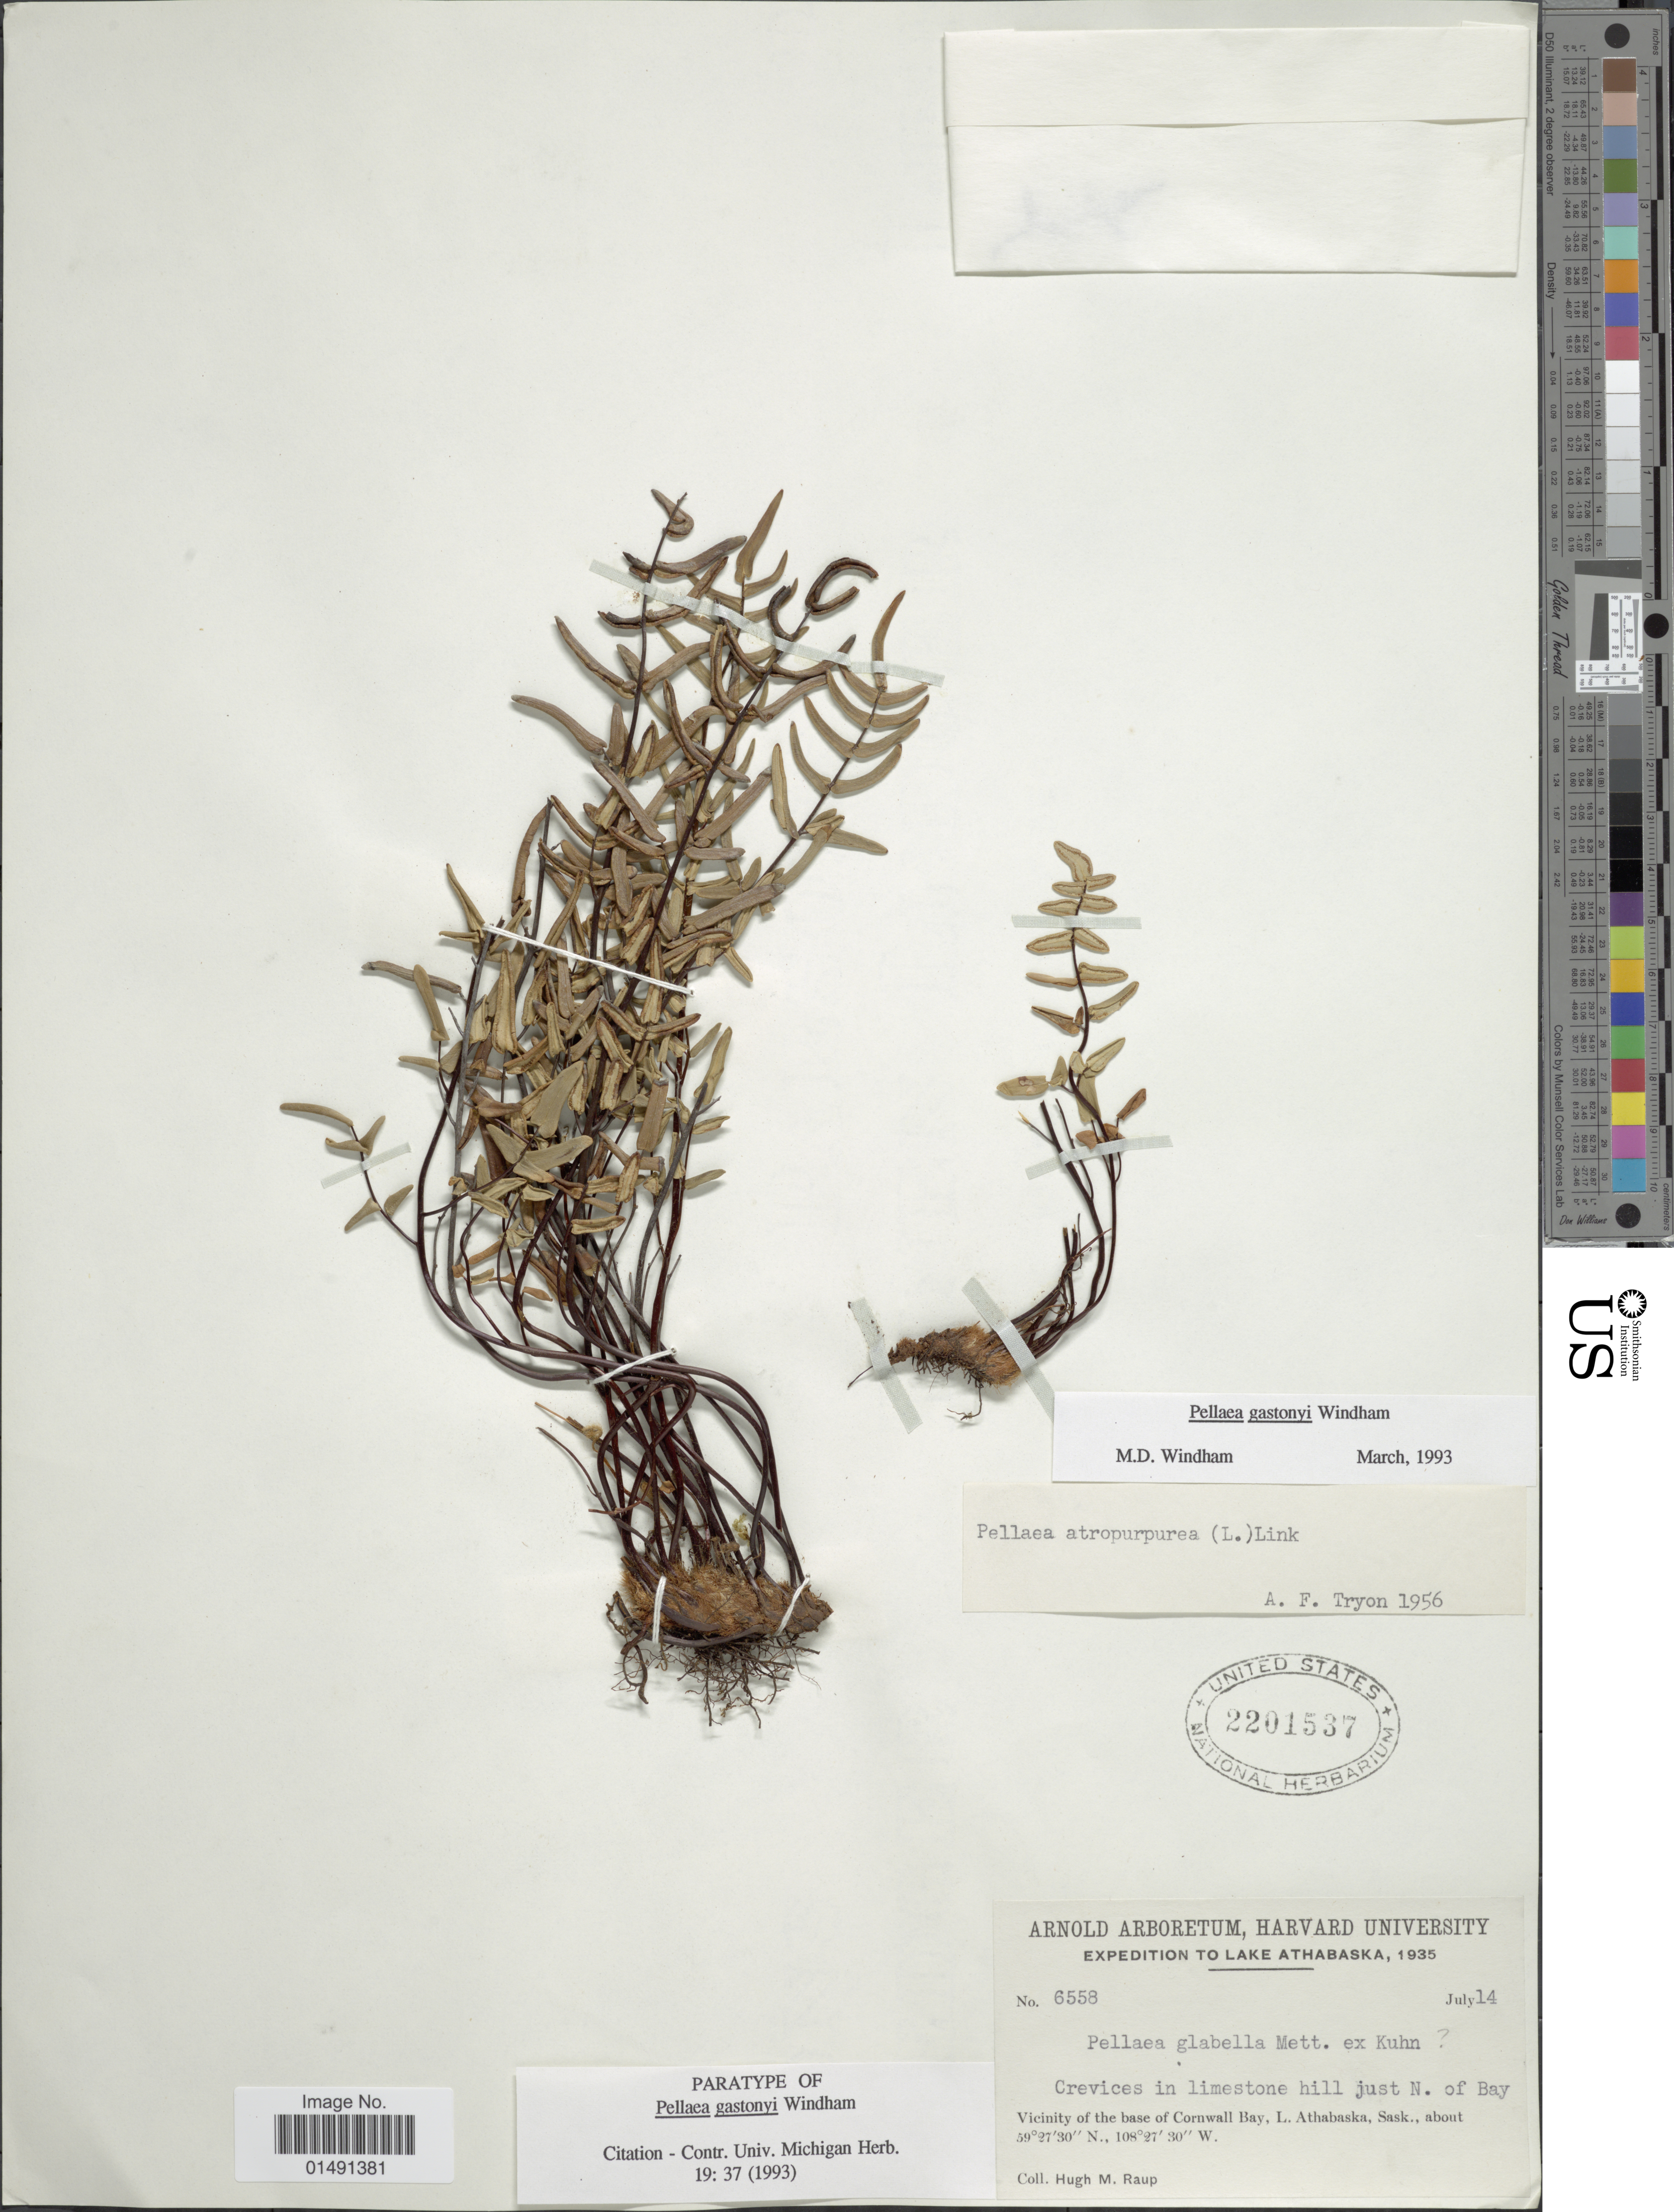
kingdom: Plantae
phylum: Tracheophyta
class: Polypodiopsida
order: Polypodiales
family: Pteridaceae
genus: Pellaea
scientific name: Pellaea gastonyi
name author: Windham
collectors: H. Raup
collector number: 6558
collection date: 1935-07-14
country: Canada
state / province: Saskatchewan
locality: Crevices in limetsone hill just N. of Bay Vicinity of the base of Cornwall Bay, L.Athabaska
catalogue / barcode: US 2201537